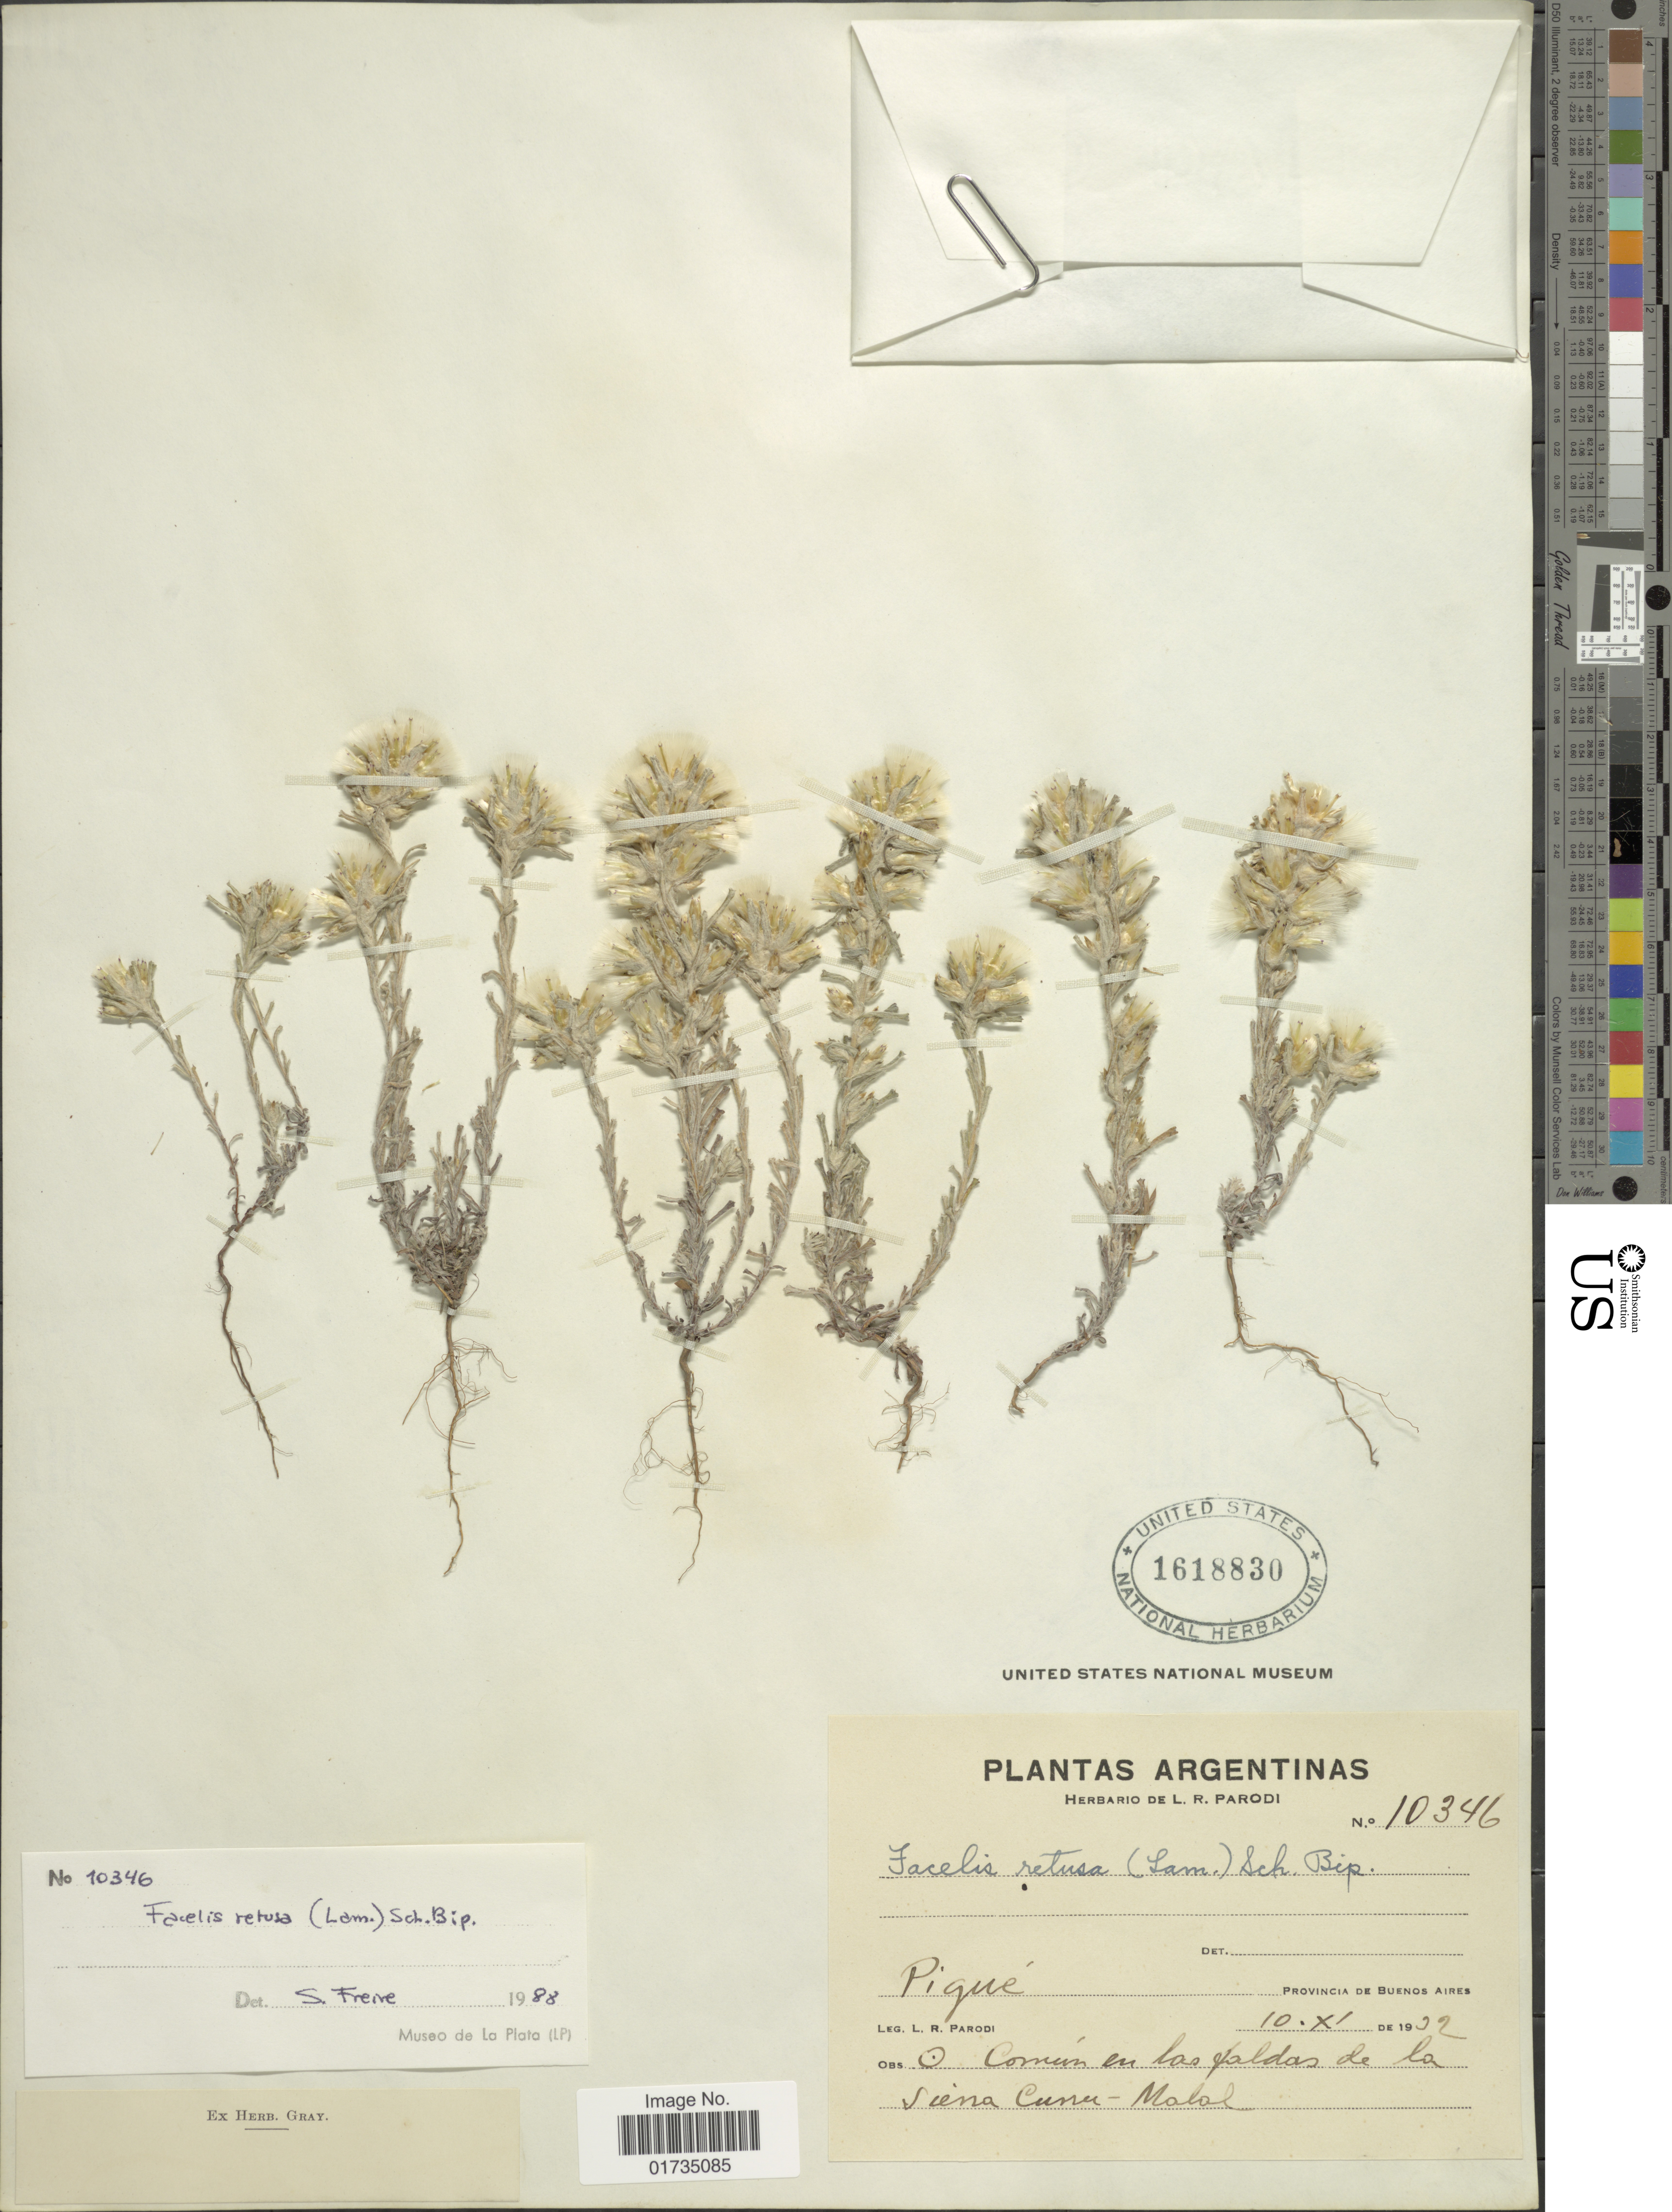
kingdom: Plantae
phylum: Tracheophyta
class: Magnoliopsida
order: Asterales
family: Asteraceae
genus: Facelis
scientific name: Facelis retusa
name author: (Lam.) Sch. Bip.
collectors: L. R. Parodi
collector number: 10346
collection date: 1932-11-10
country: Argentina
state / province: Buenos Aires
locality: Argentinas. Pique. Provincia de Buenos Aires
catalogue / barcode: US 1618830